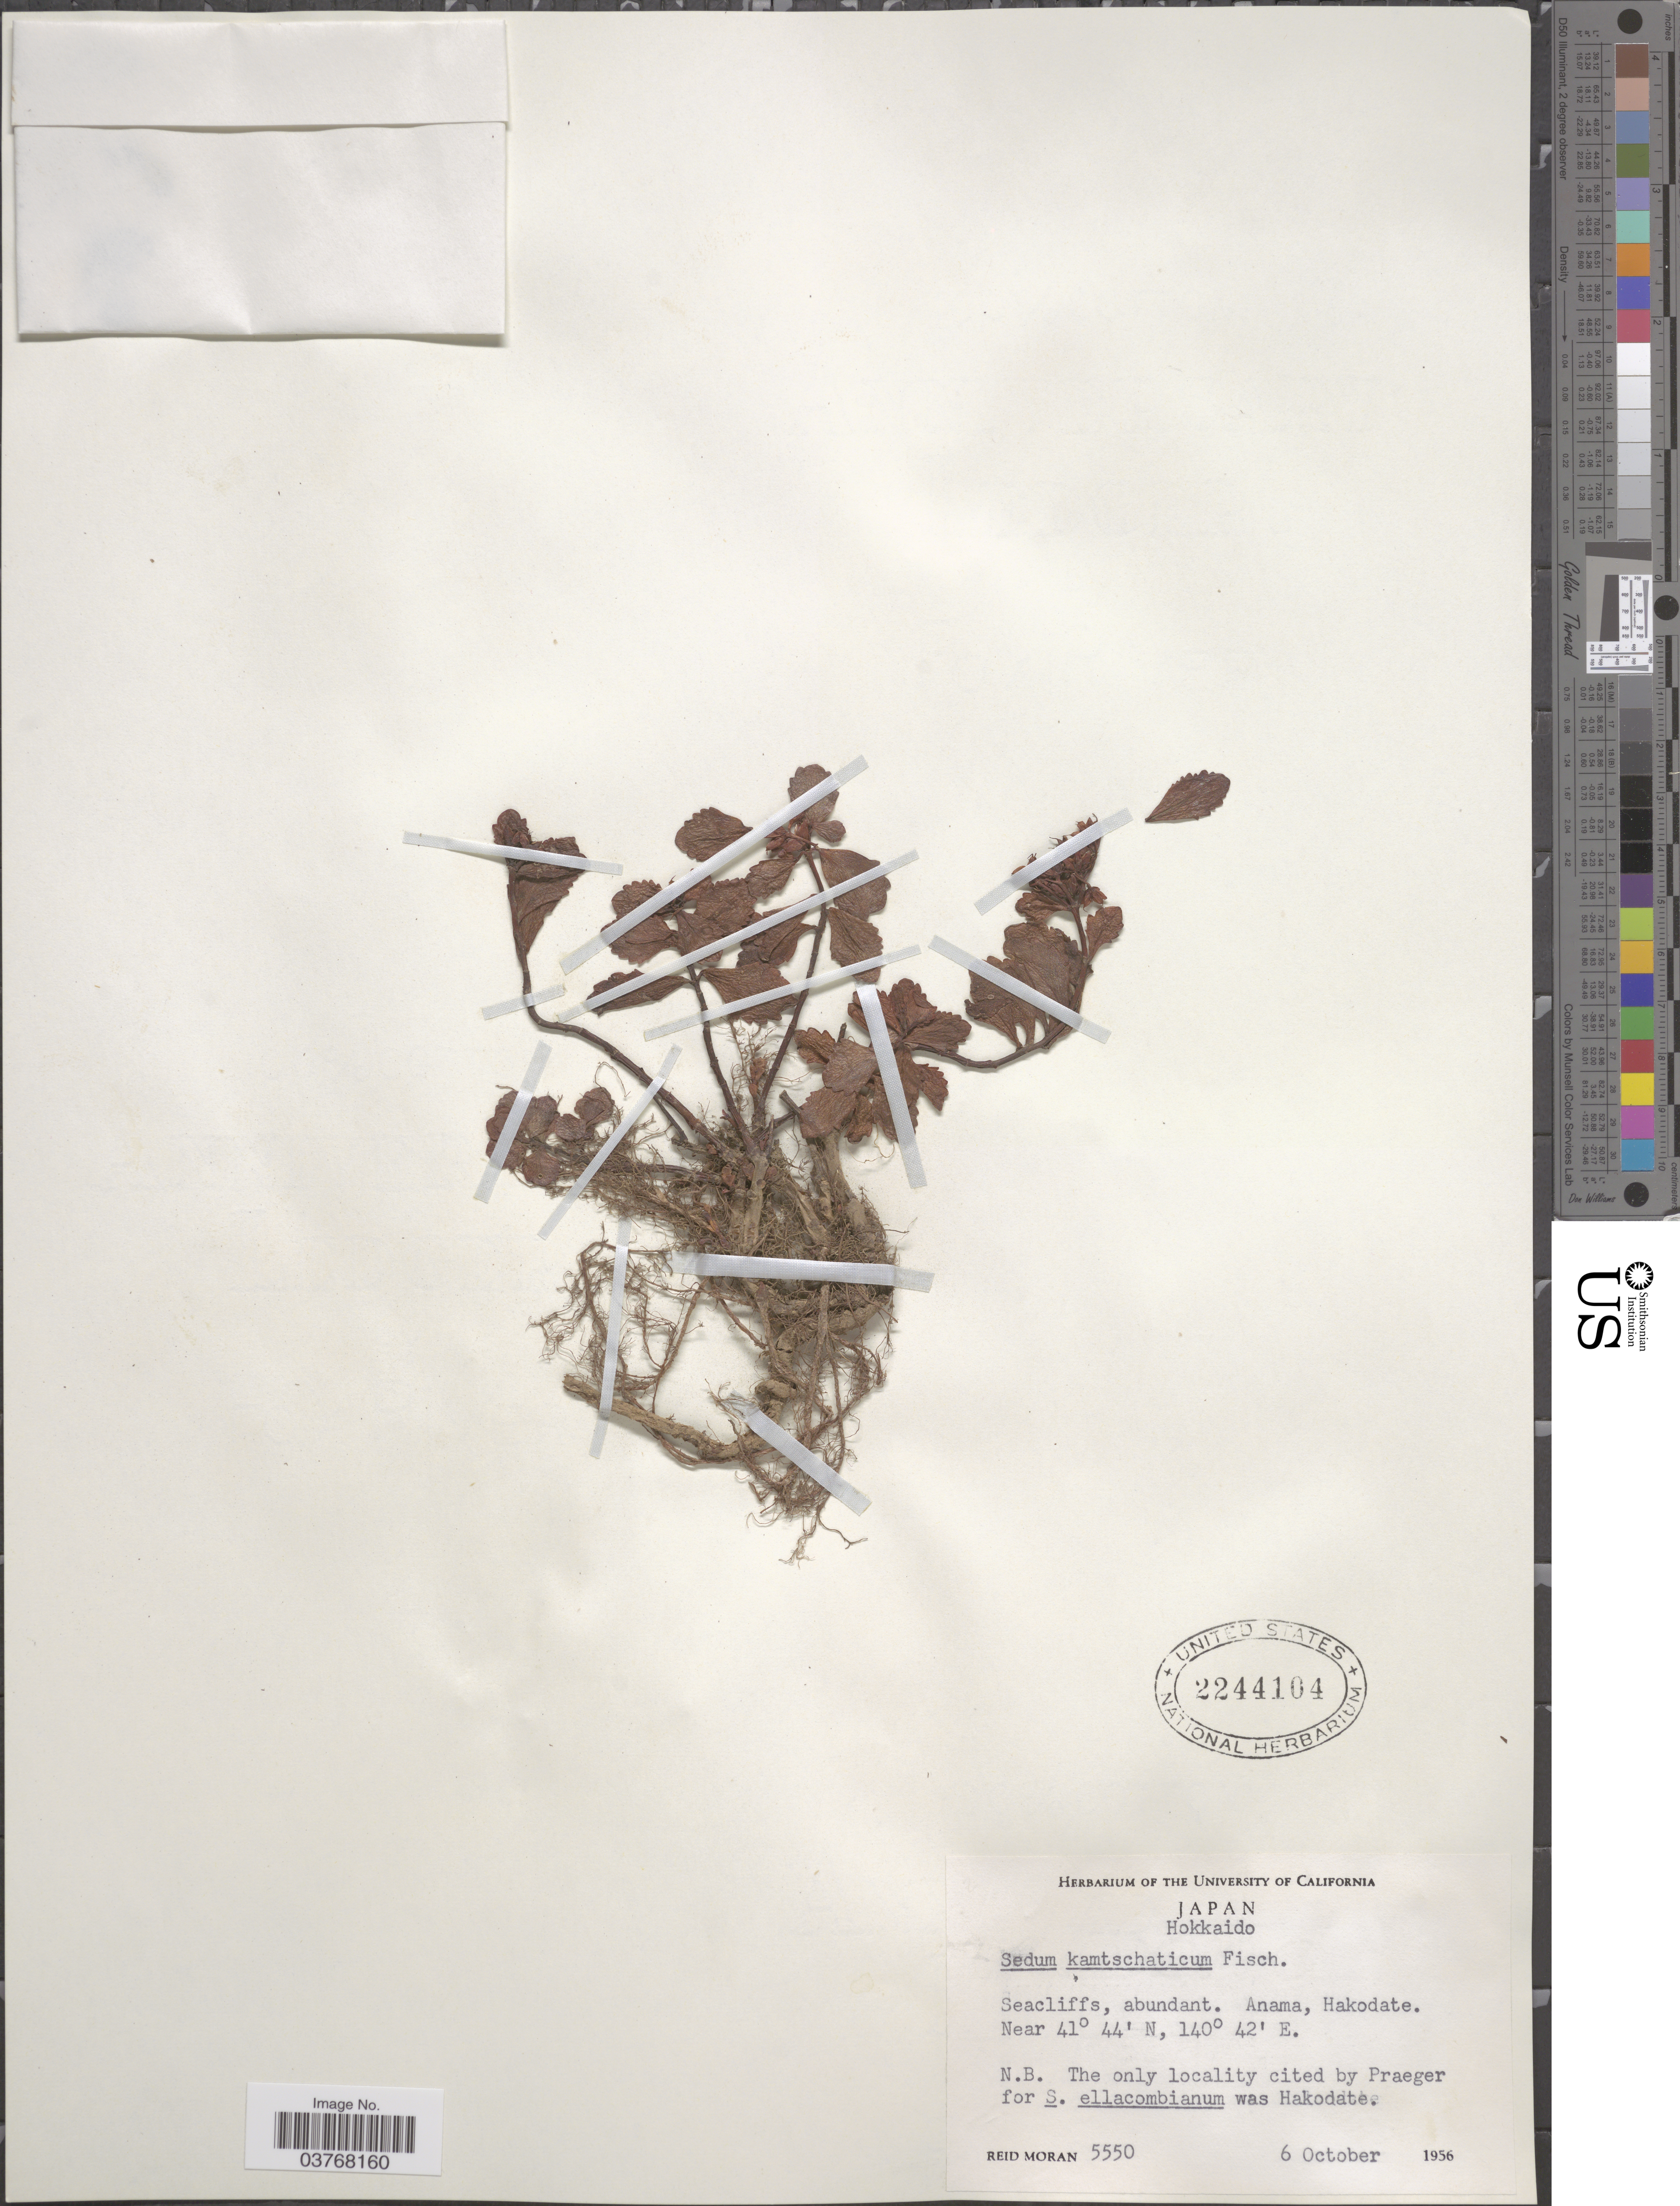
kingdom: Plantae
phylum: Tracheophyta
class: Magnoliopsida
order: Saxifragales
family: Crassulaceae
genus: Sedum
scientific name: Sedum kamtschaticum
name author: Fisch. & C.A. Mey.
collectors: R. V. Moran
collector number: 5550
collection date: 1956-10-06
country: Japan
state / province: Hokkaidō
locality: Anama, Hakodate.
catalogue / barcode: US 2244104